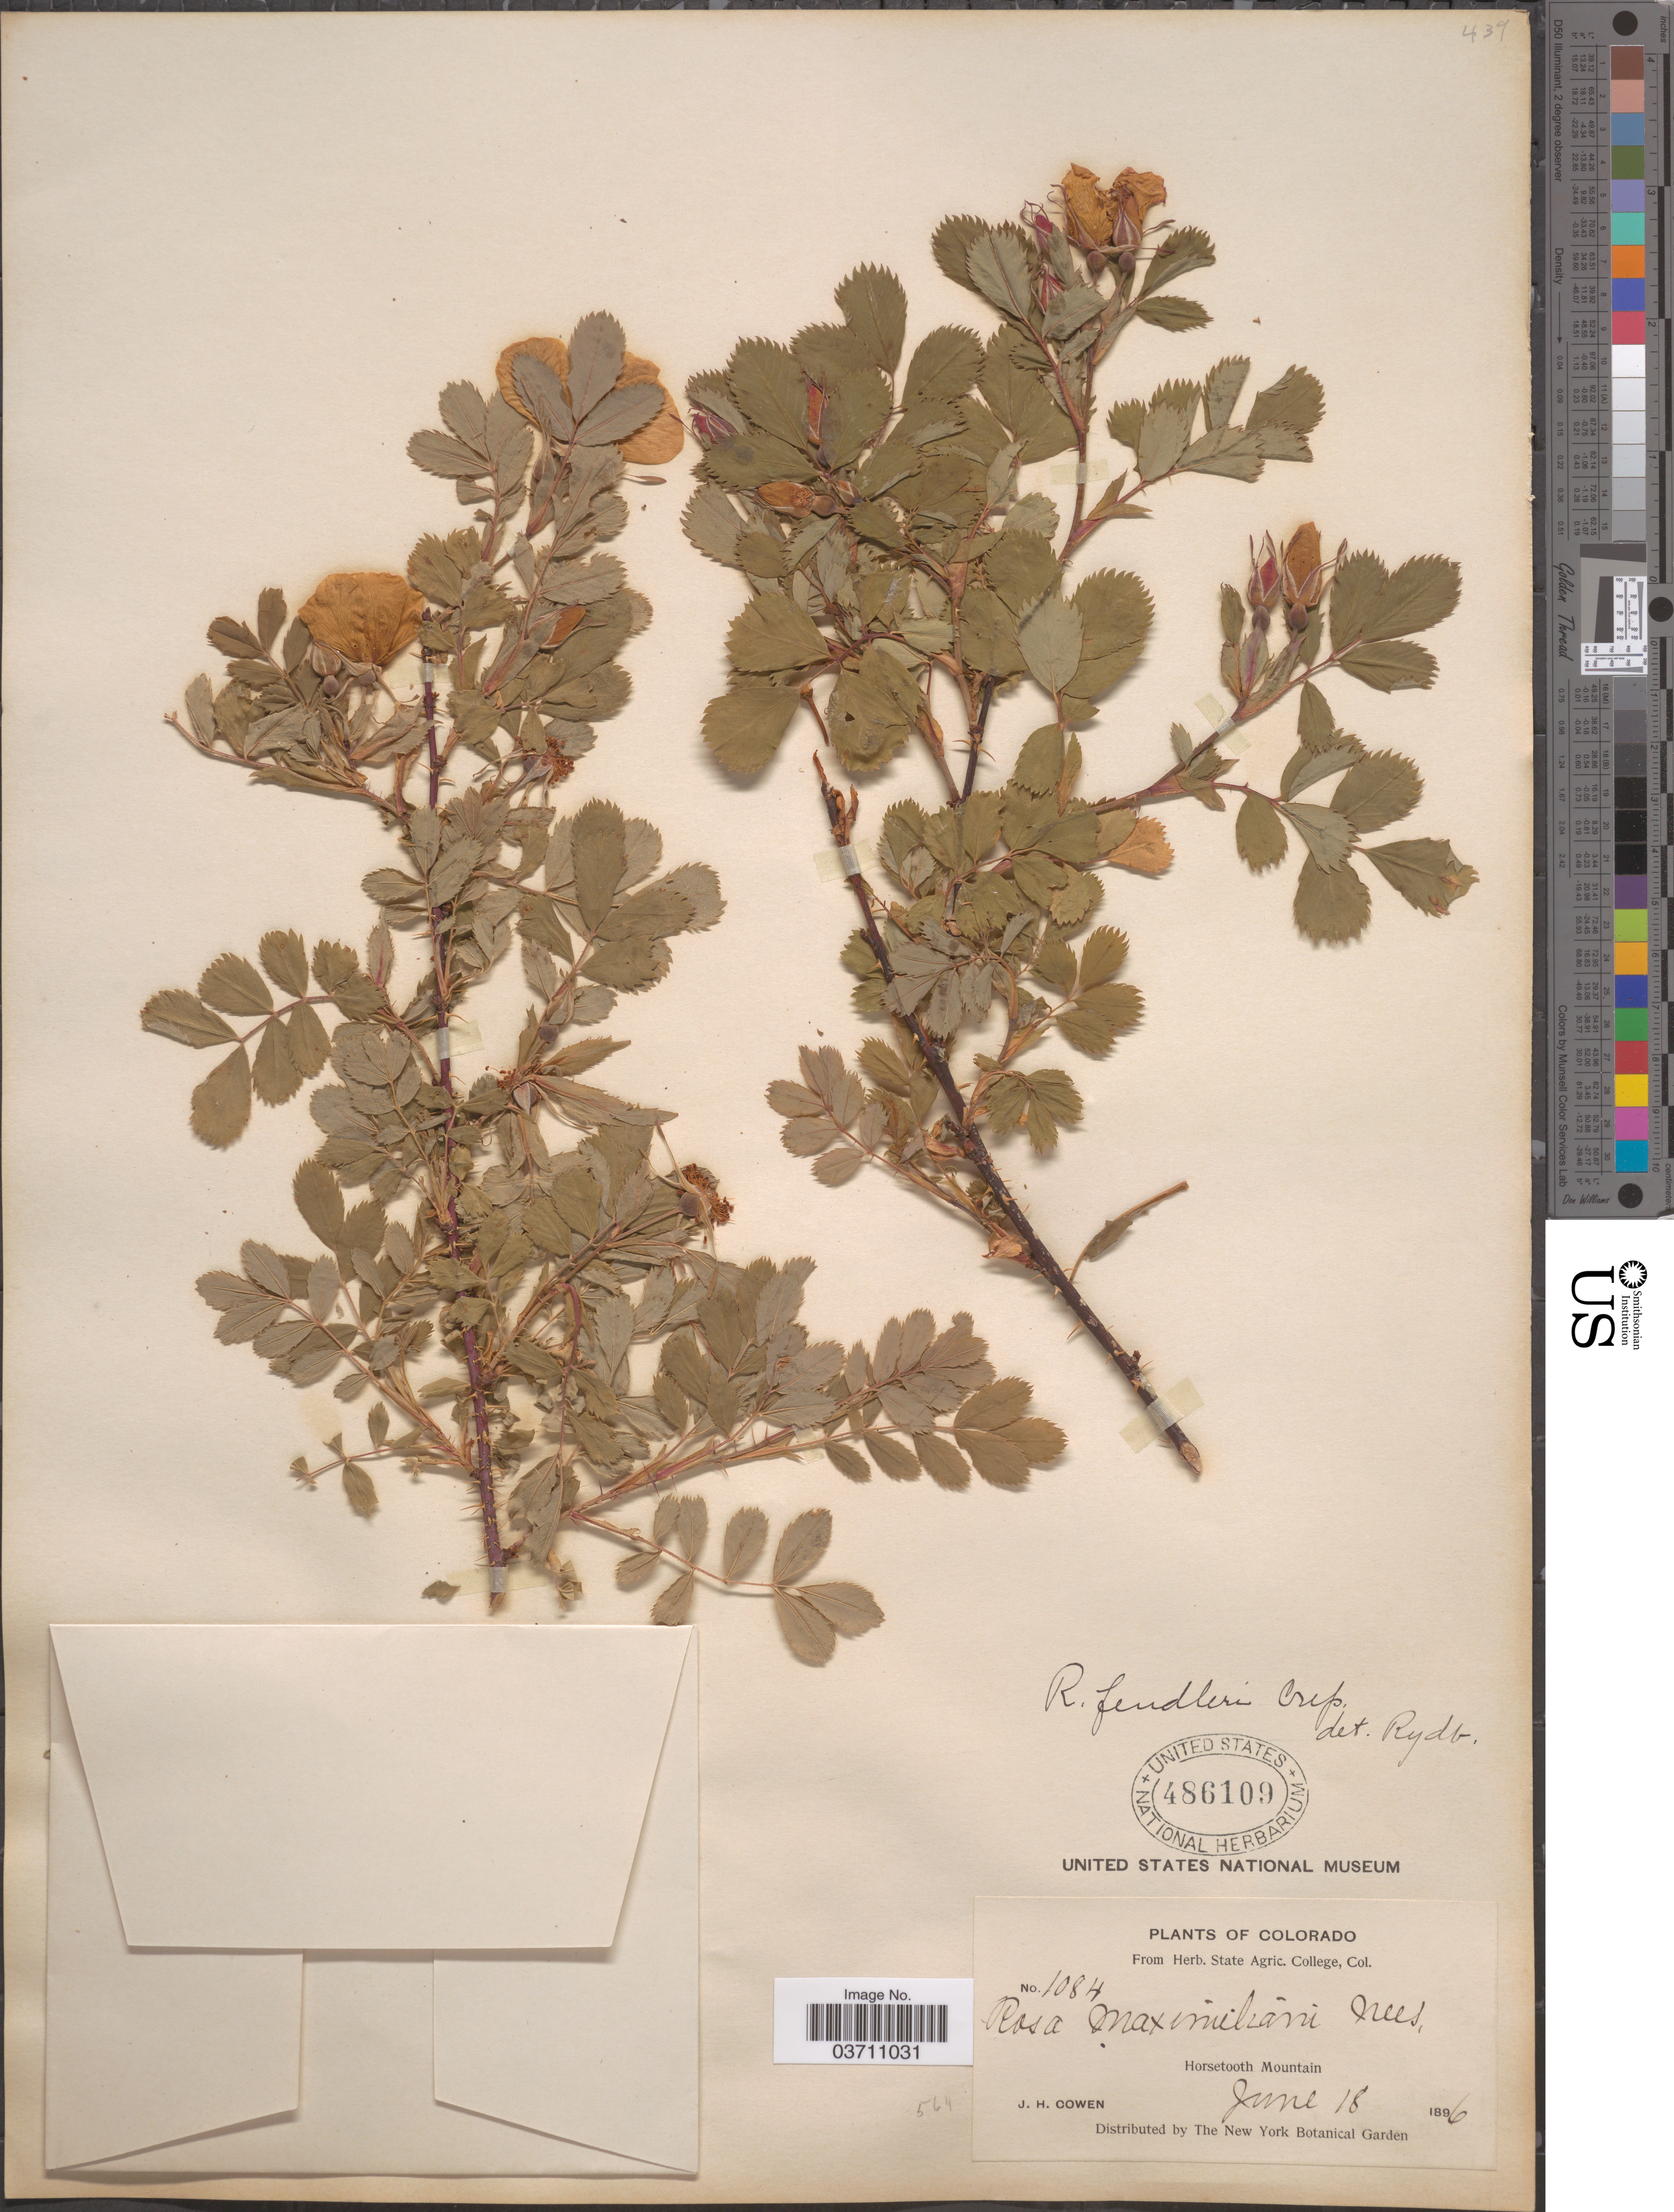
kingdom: Plantae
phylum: Tracheophyta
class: Magnoliopsida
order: Rosales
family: Rosaceae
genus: Rosa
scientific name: Rosa fendleri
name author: Crép.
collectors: J. H. Cowen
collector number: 1084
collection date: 1896-06-18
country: United States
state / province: Colorado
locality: Horsetooth Mountain.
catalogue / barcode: US 486109